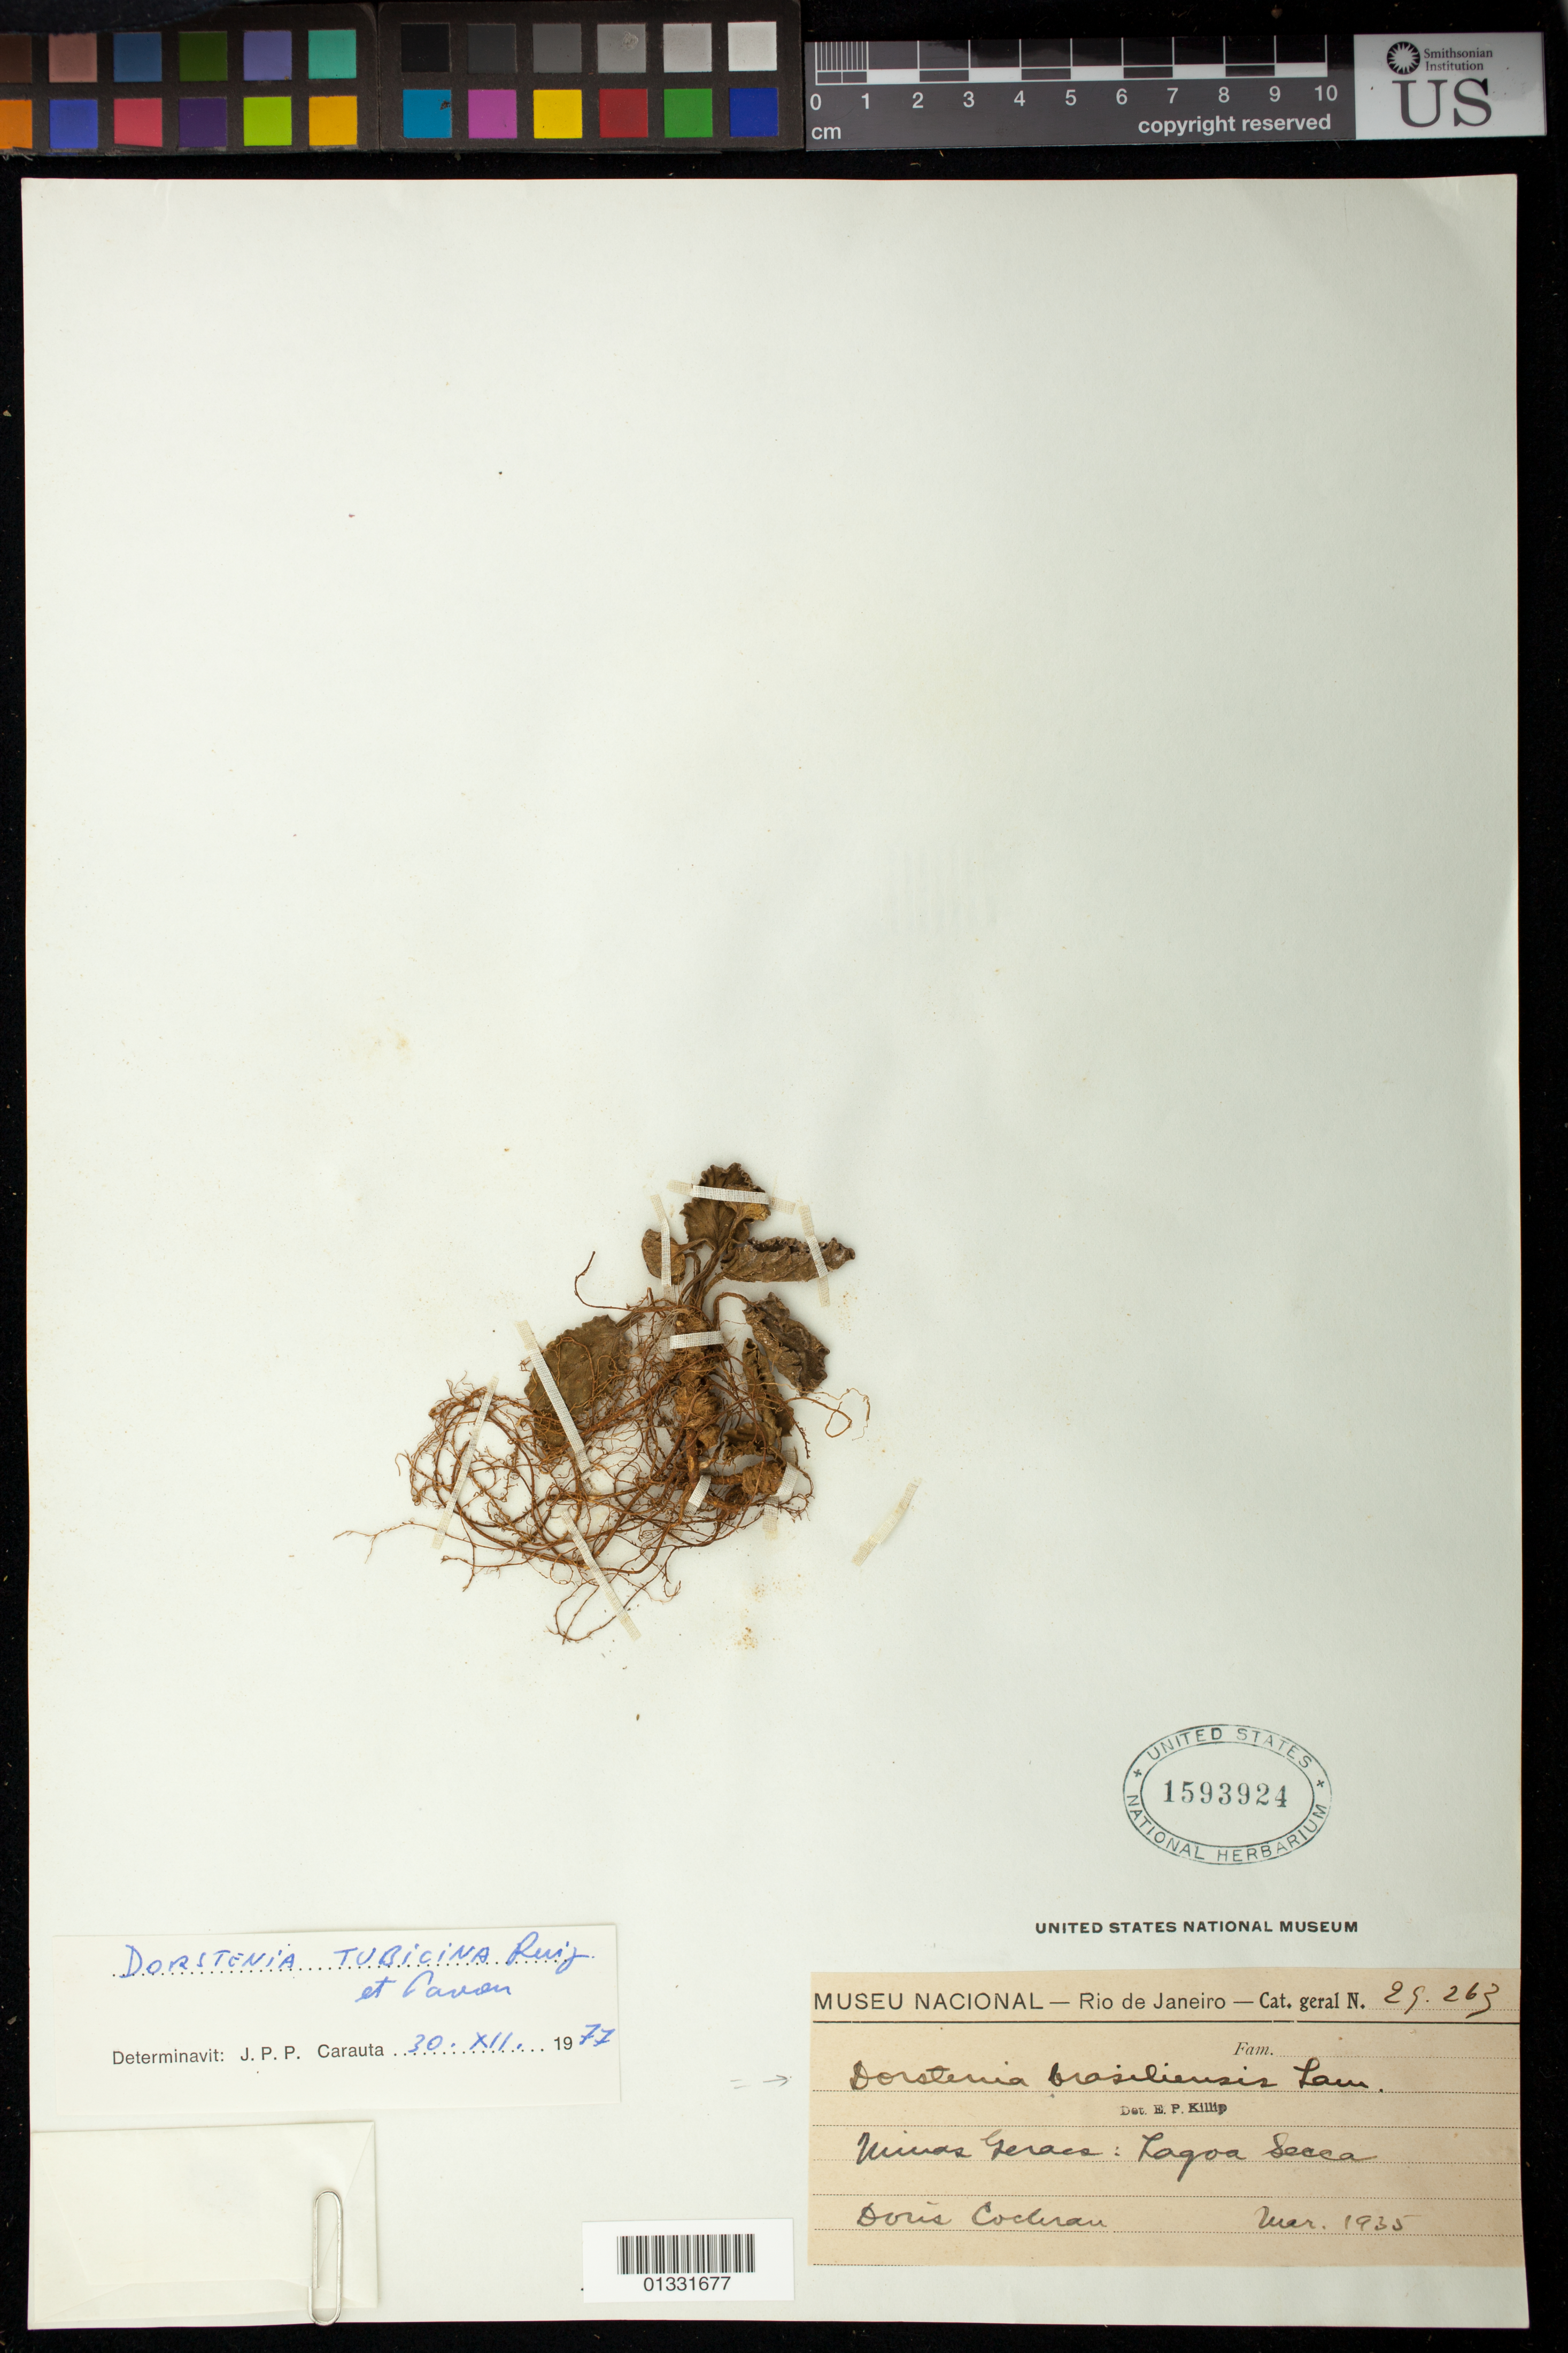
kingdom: Plantae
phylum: Tracheophyta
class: Magnoliopsida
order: Rosales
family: Moraceae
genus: Dorstenia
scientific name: Dorstenia brasiliensis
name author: Lam.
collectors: D. Cocleram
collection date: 1935-03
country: Brazil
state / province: Minas Gerais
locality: Lagoa Secca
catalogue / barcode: US 1593924